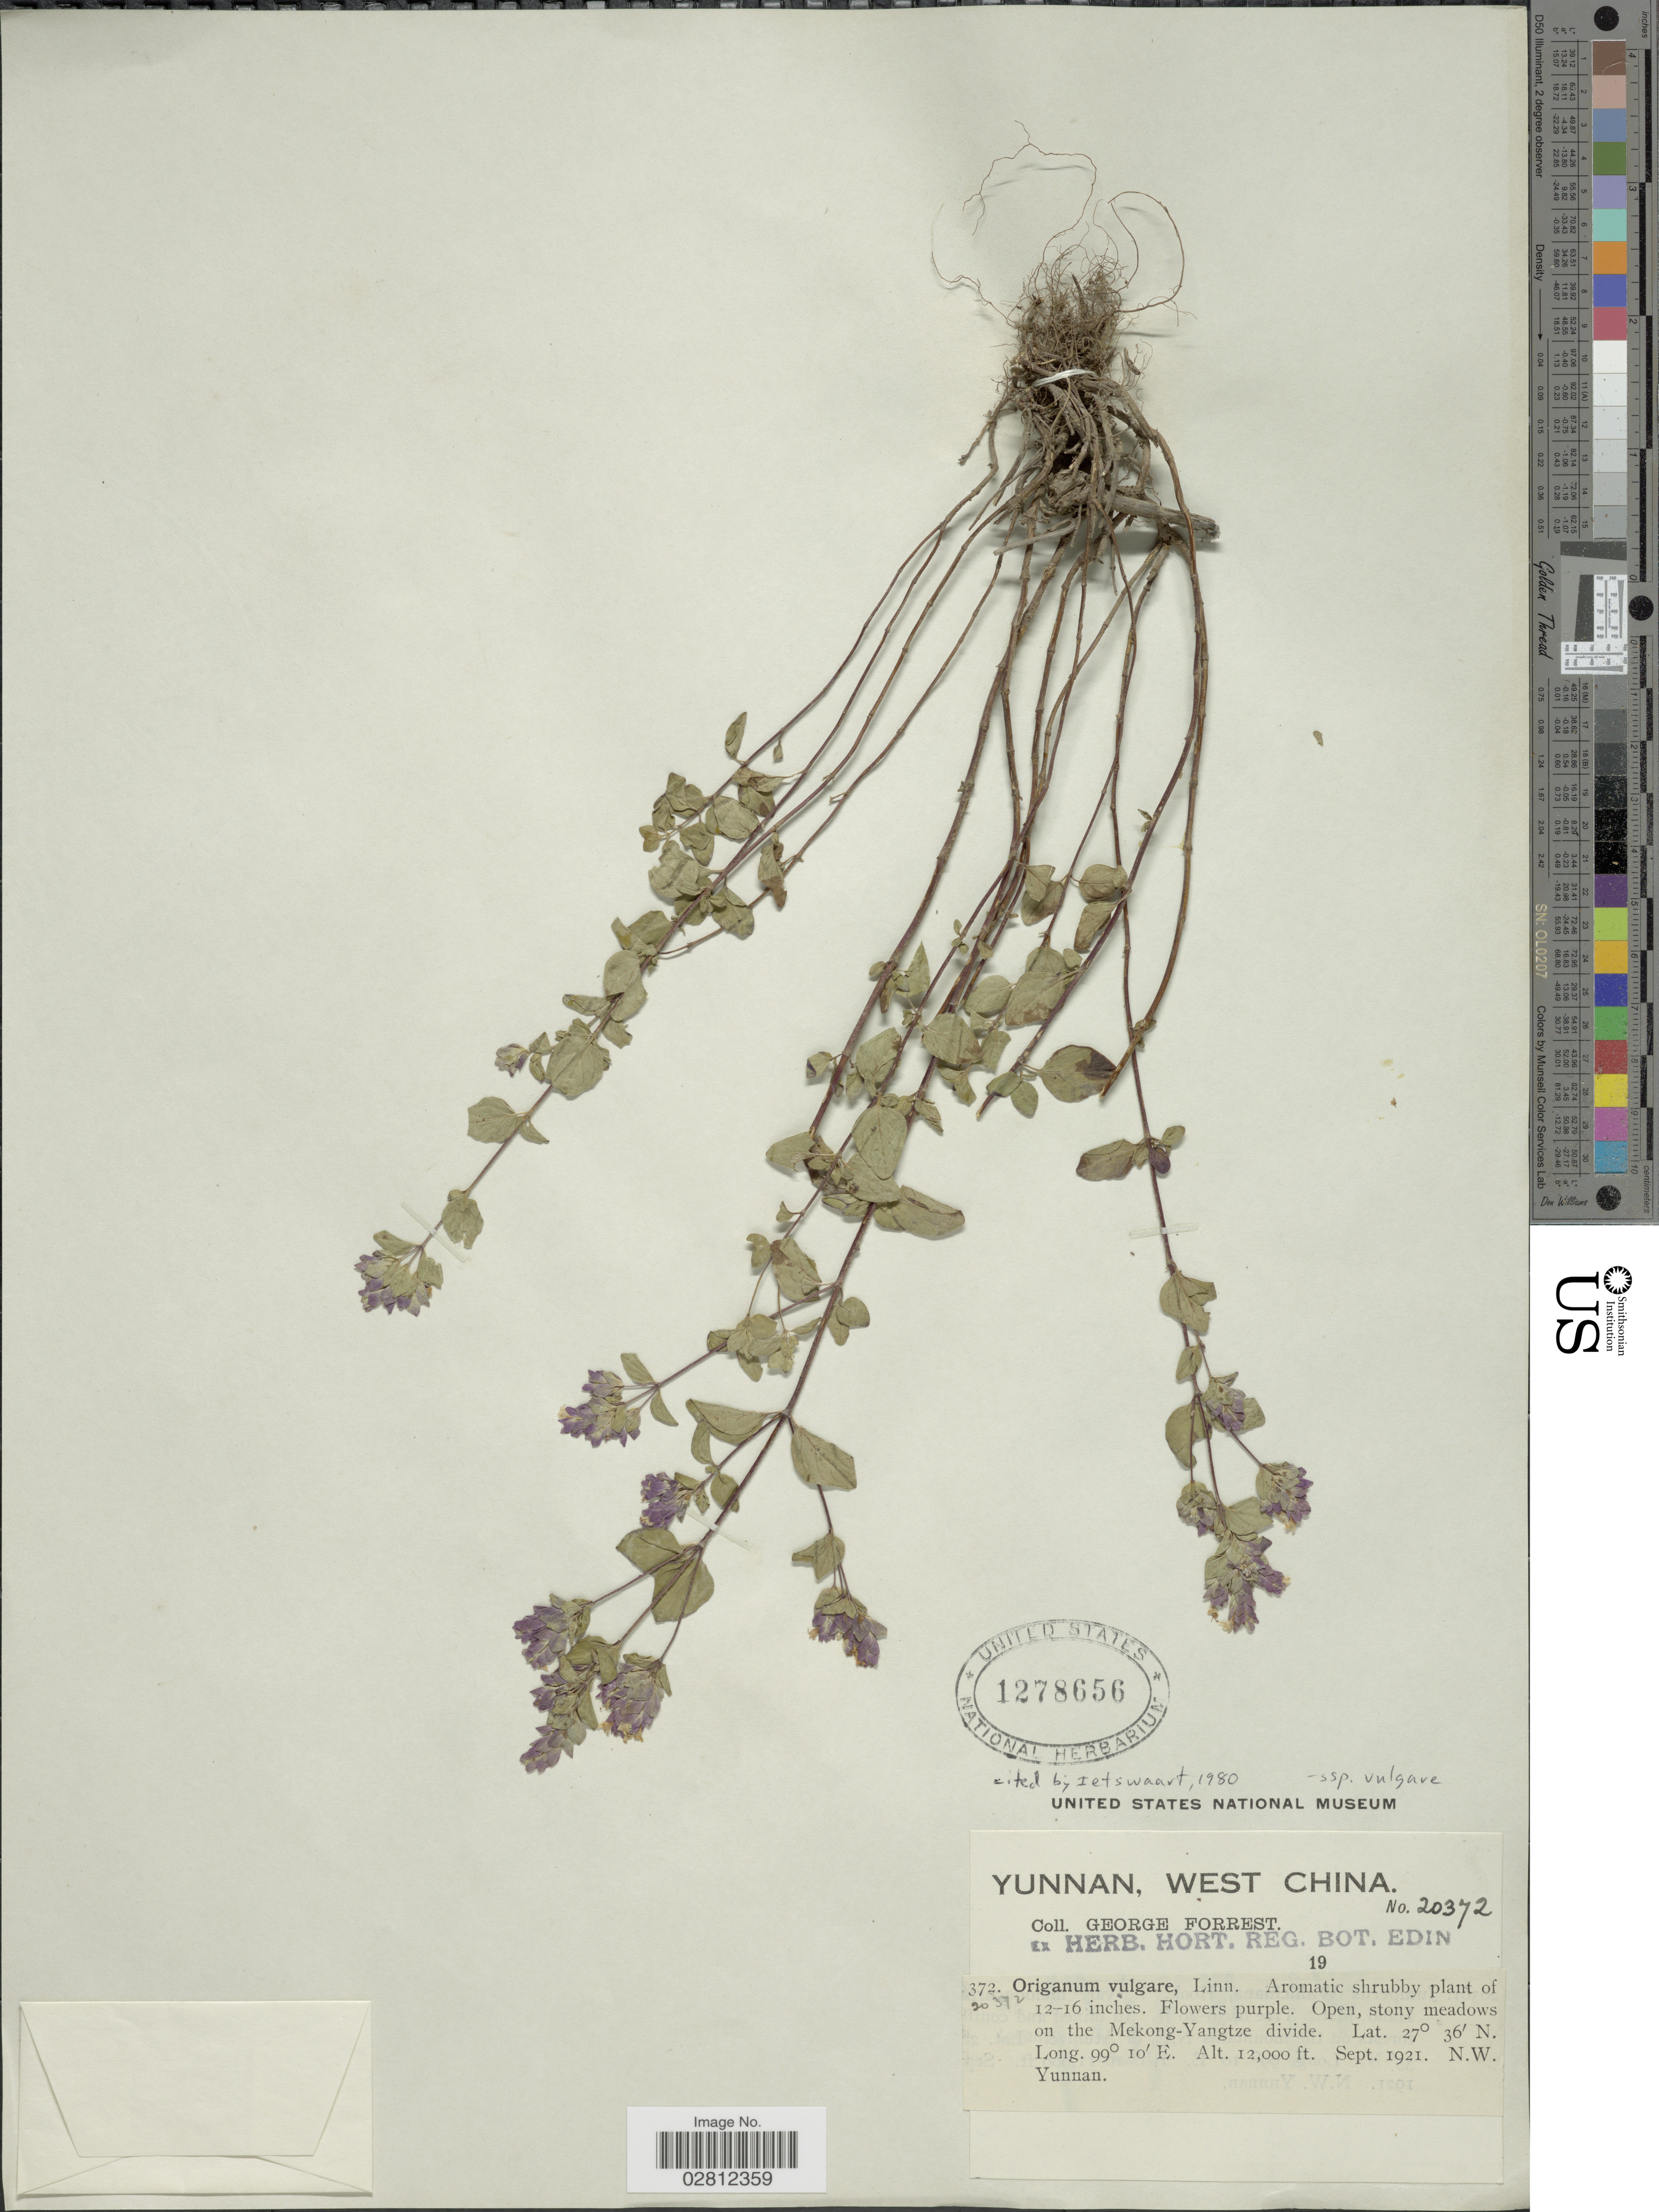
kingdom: Plantae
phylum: Tracheophyta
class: Magnoliopsida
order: Lamiales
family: Lamiaceae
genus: Origanum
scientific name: Origanum vulgare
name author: L.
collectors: G. Forrest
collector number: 20372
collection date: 1921-09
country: China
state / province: Yunnan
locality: West China, Open, stony meadows on the Mekong-Yangtze divide, N.W. Yunnan.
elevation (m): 3658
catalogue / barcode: US 1278656